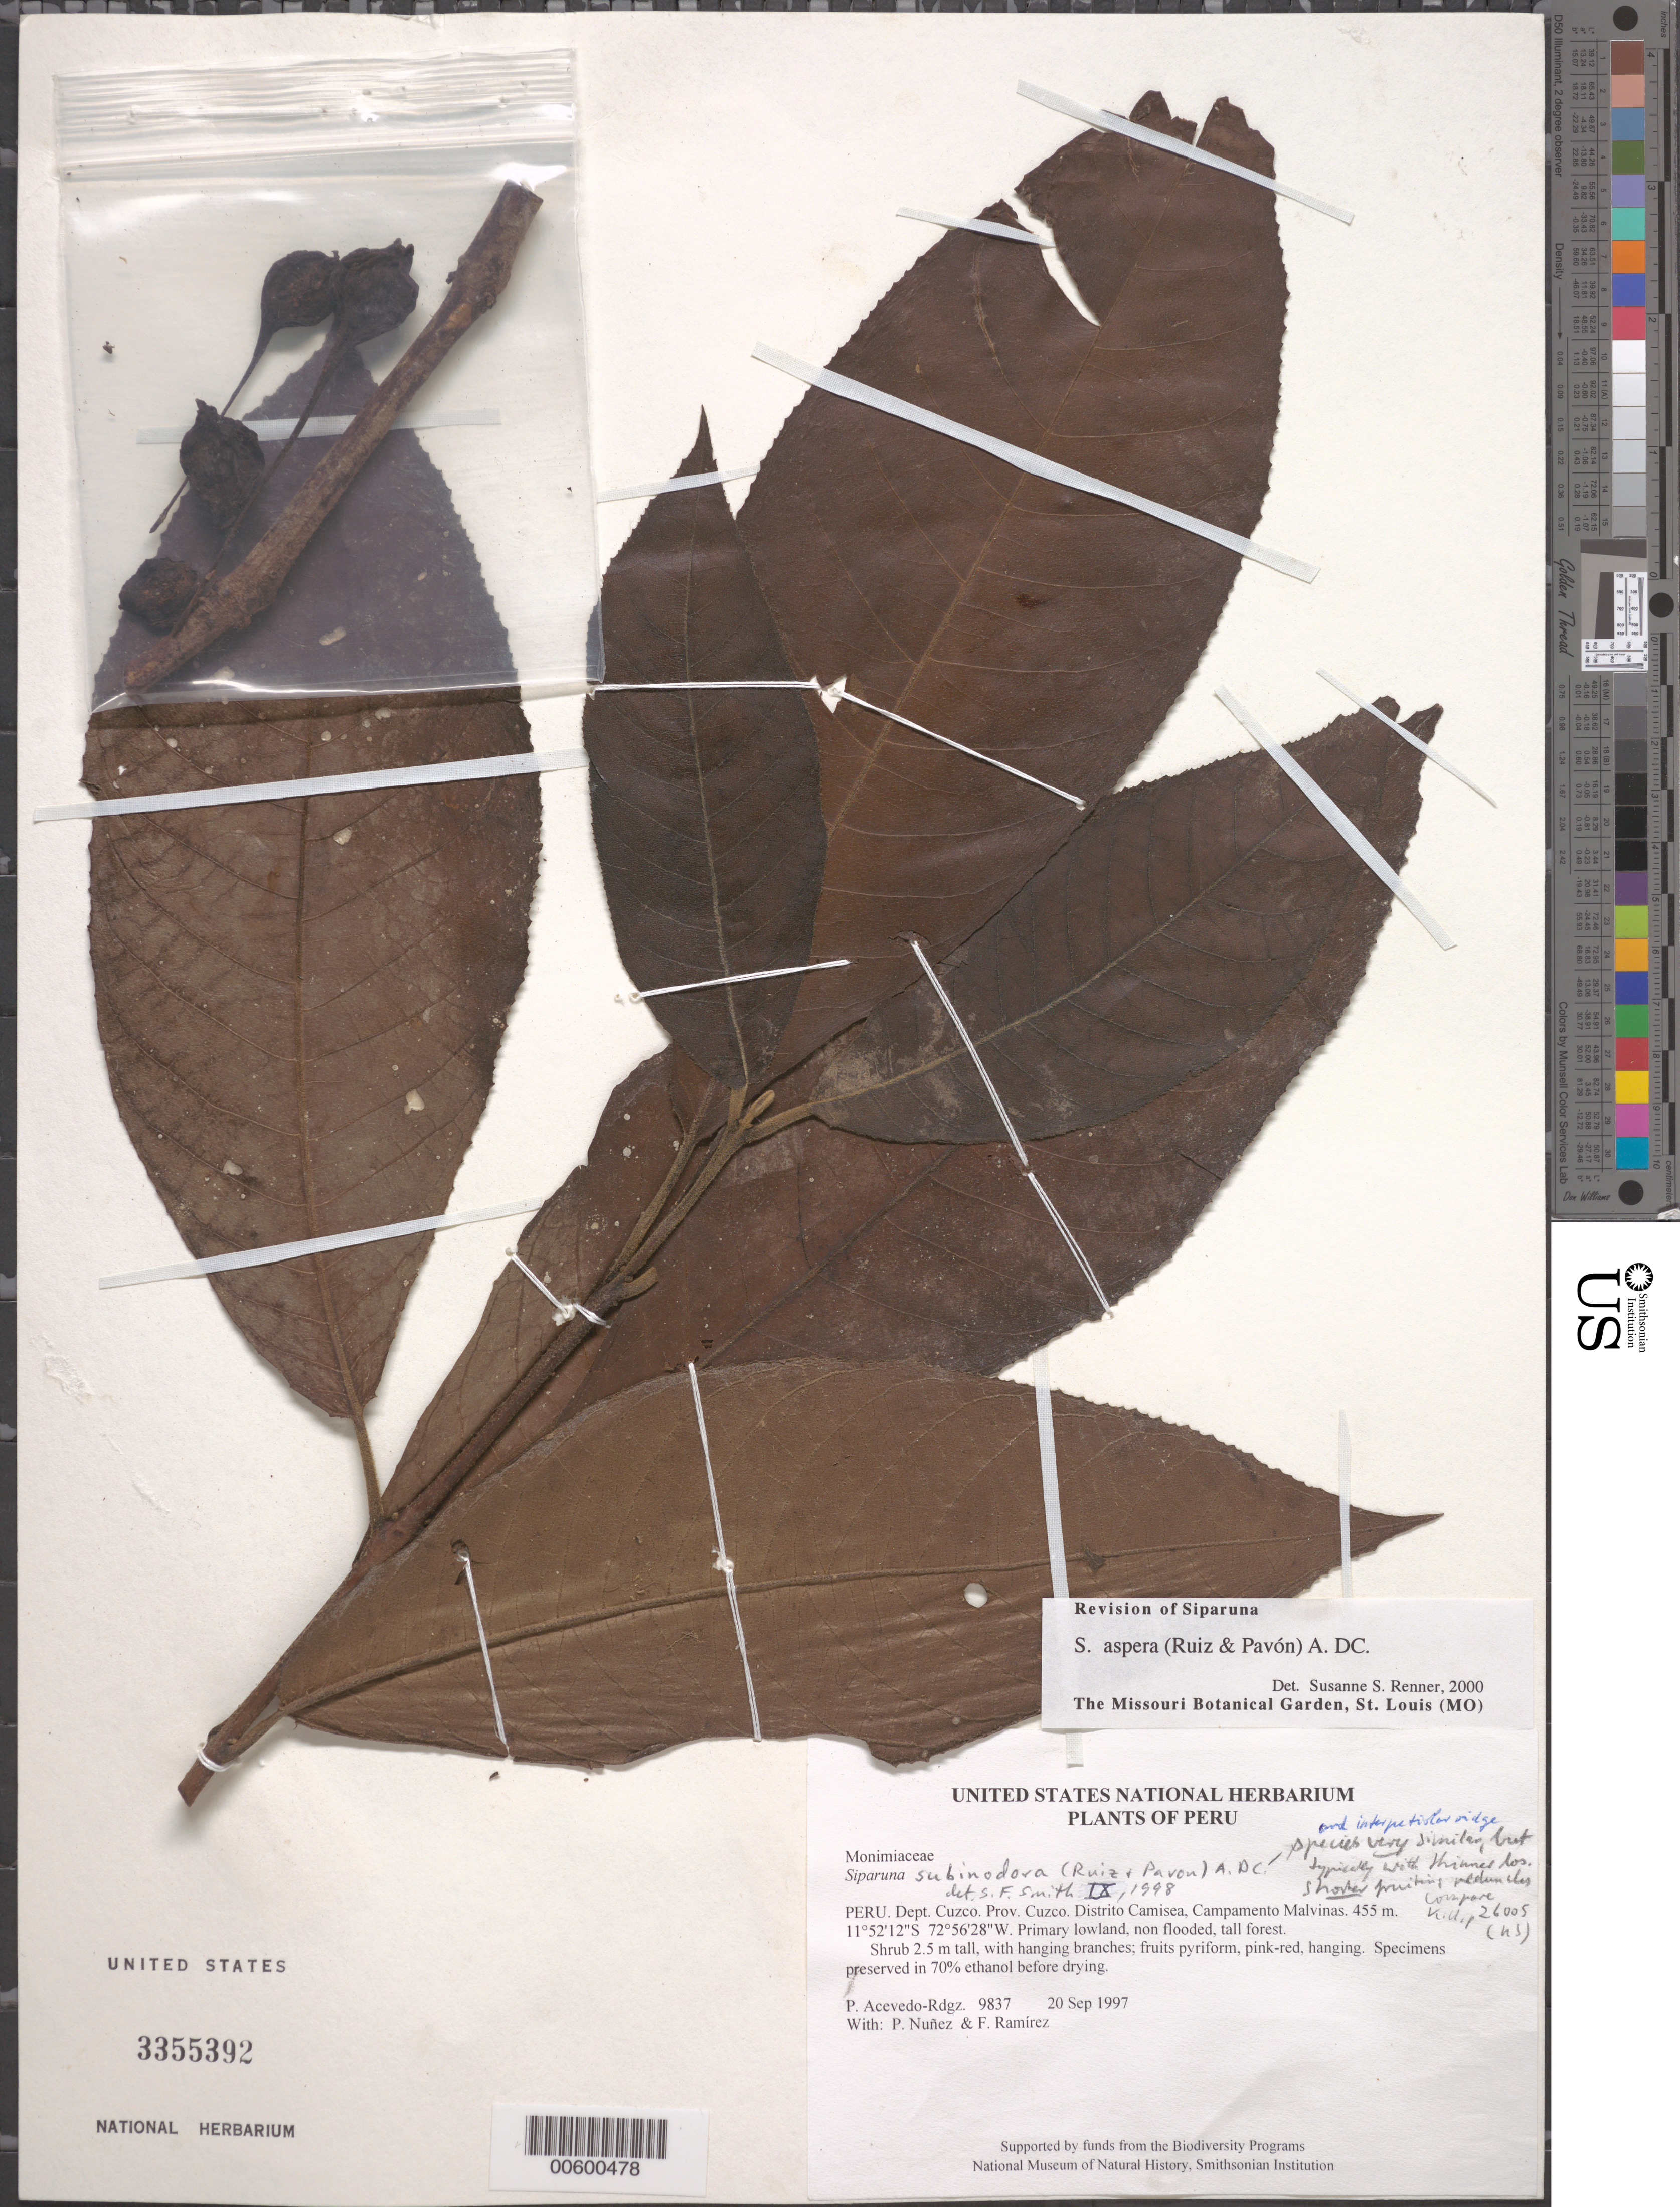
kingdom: Plantae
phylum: Tracheophyta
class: Magnoliopsida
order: Laurales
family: Siparunaceae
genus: Siparuna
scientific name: Siparuna aspera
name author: (Ruiz & Pav.) A. DC.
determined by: Renner, S. S.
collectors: P. Acevedo-Rodr.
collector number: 9837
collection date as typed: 20 Sep 1997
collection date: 1997-09-20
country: Peru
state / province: Cusco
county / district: Cusco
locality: Distrito Camisea, Campamento Malvinas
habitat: Primary lowland, non flooded, tall forest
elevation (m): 455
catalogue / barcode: US 3355392